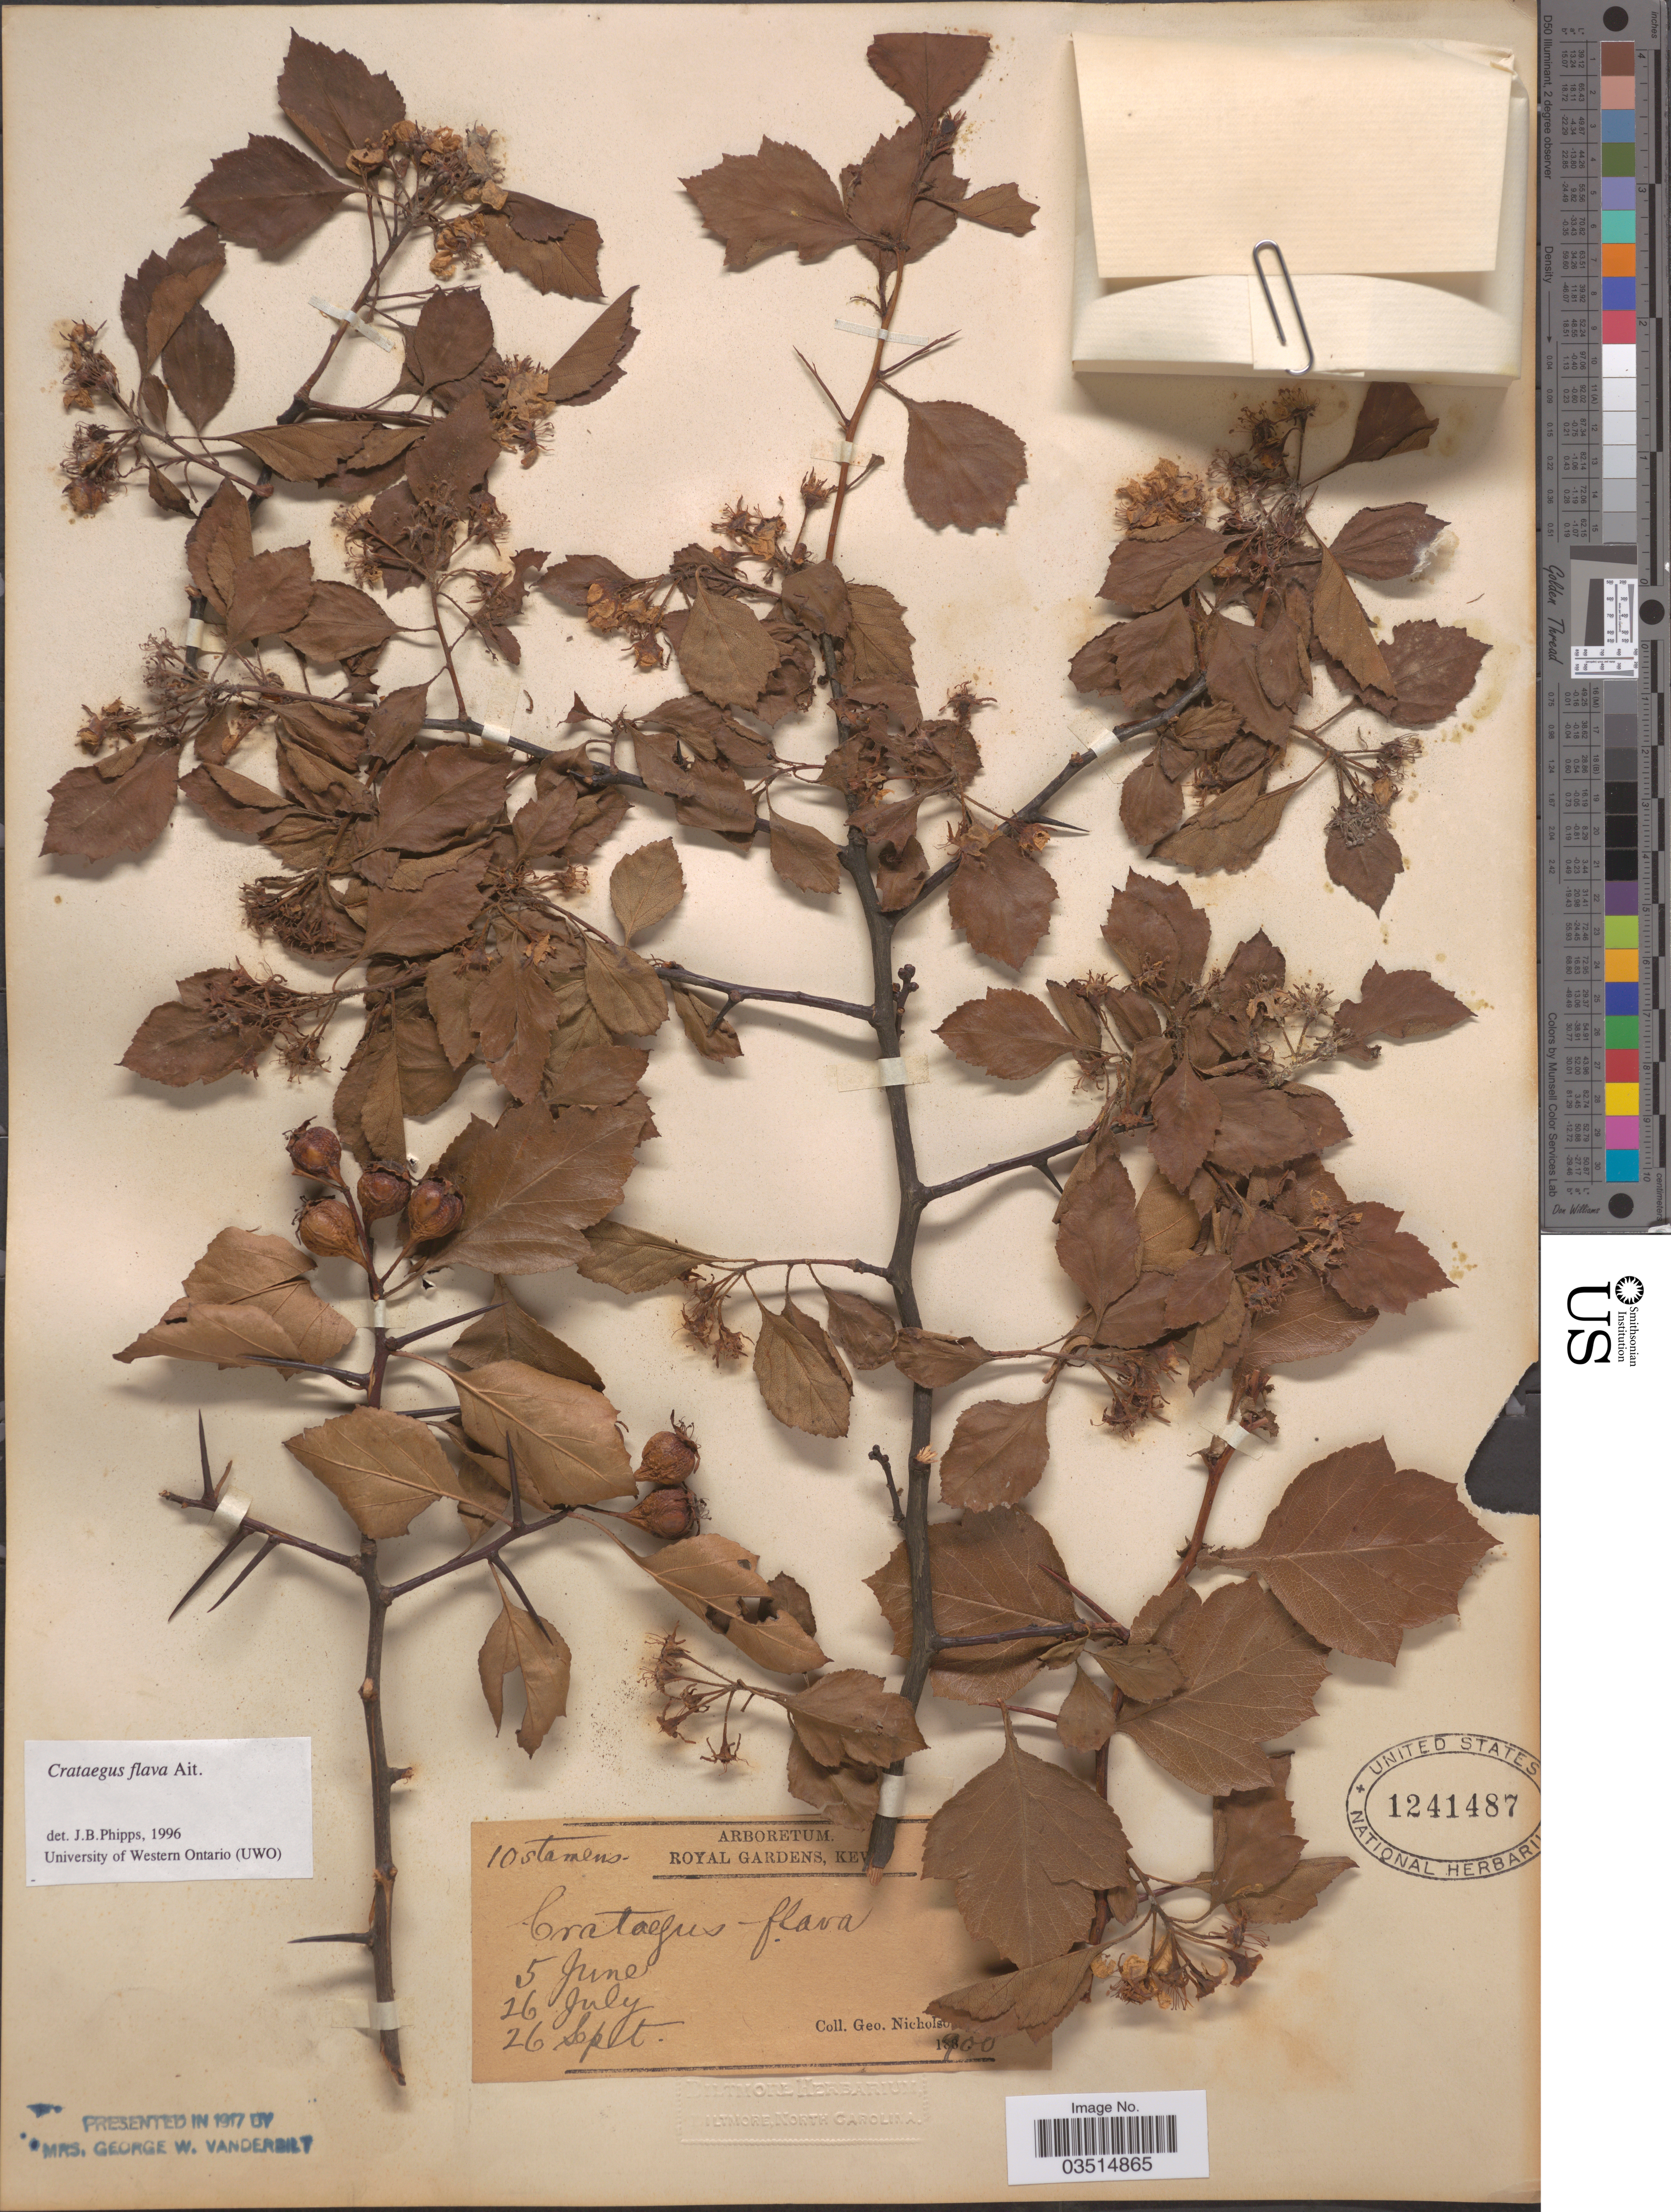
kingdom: Plantae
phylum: Tracheophyta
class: Magnoliopsida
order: Rosales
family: Rosaceae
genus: Crataegus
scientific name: Crataegus flava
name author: Aiton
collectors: G. Nicholson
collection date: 1900-06-05/1900-09-26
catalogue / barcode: US 1241487